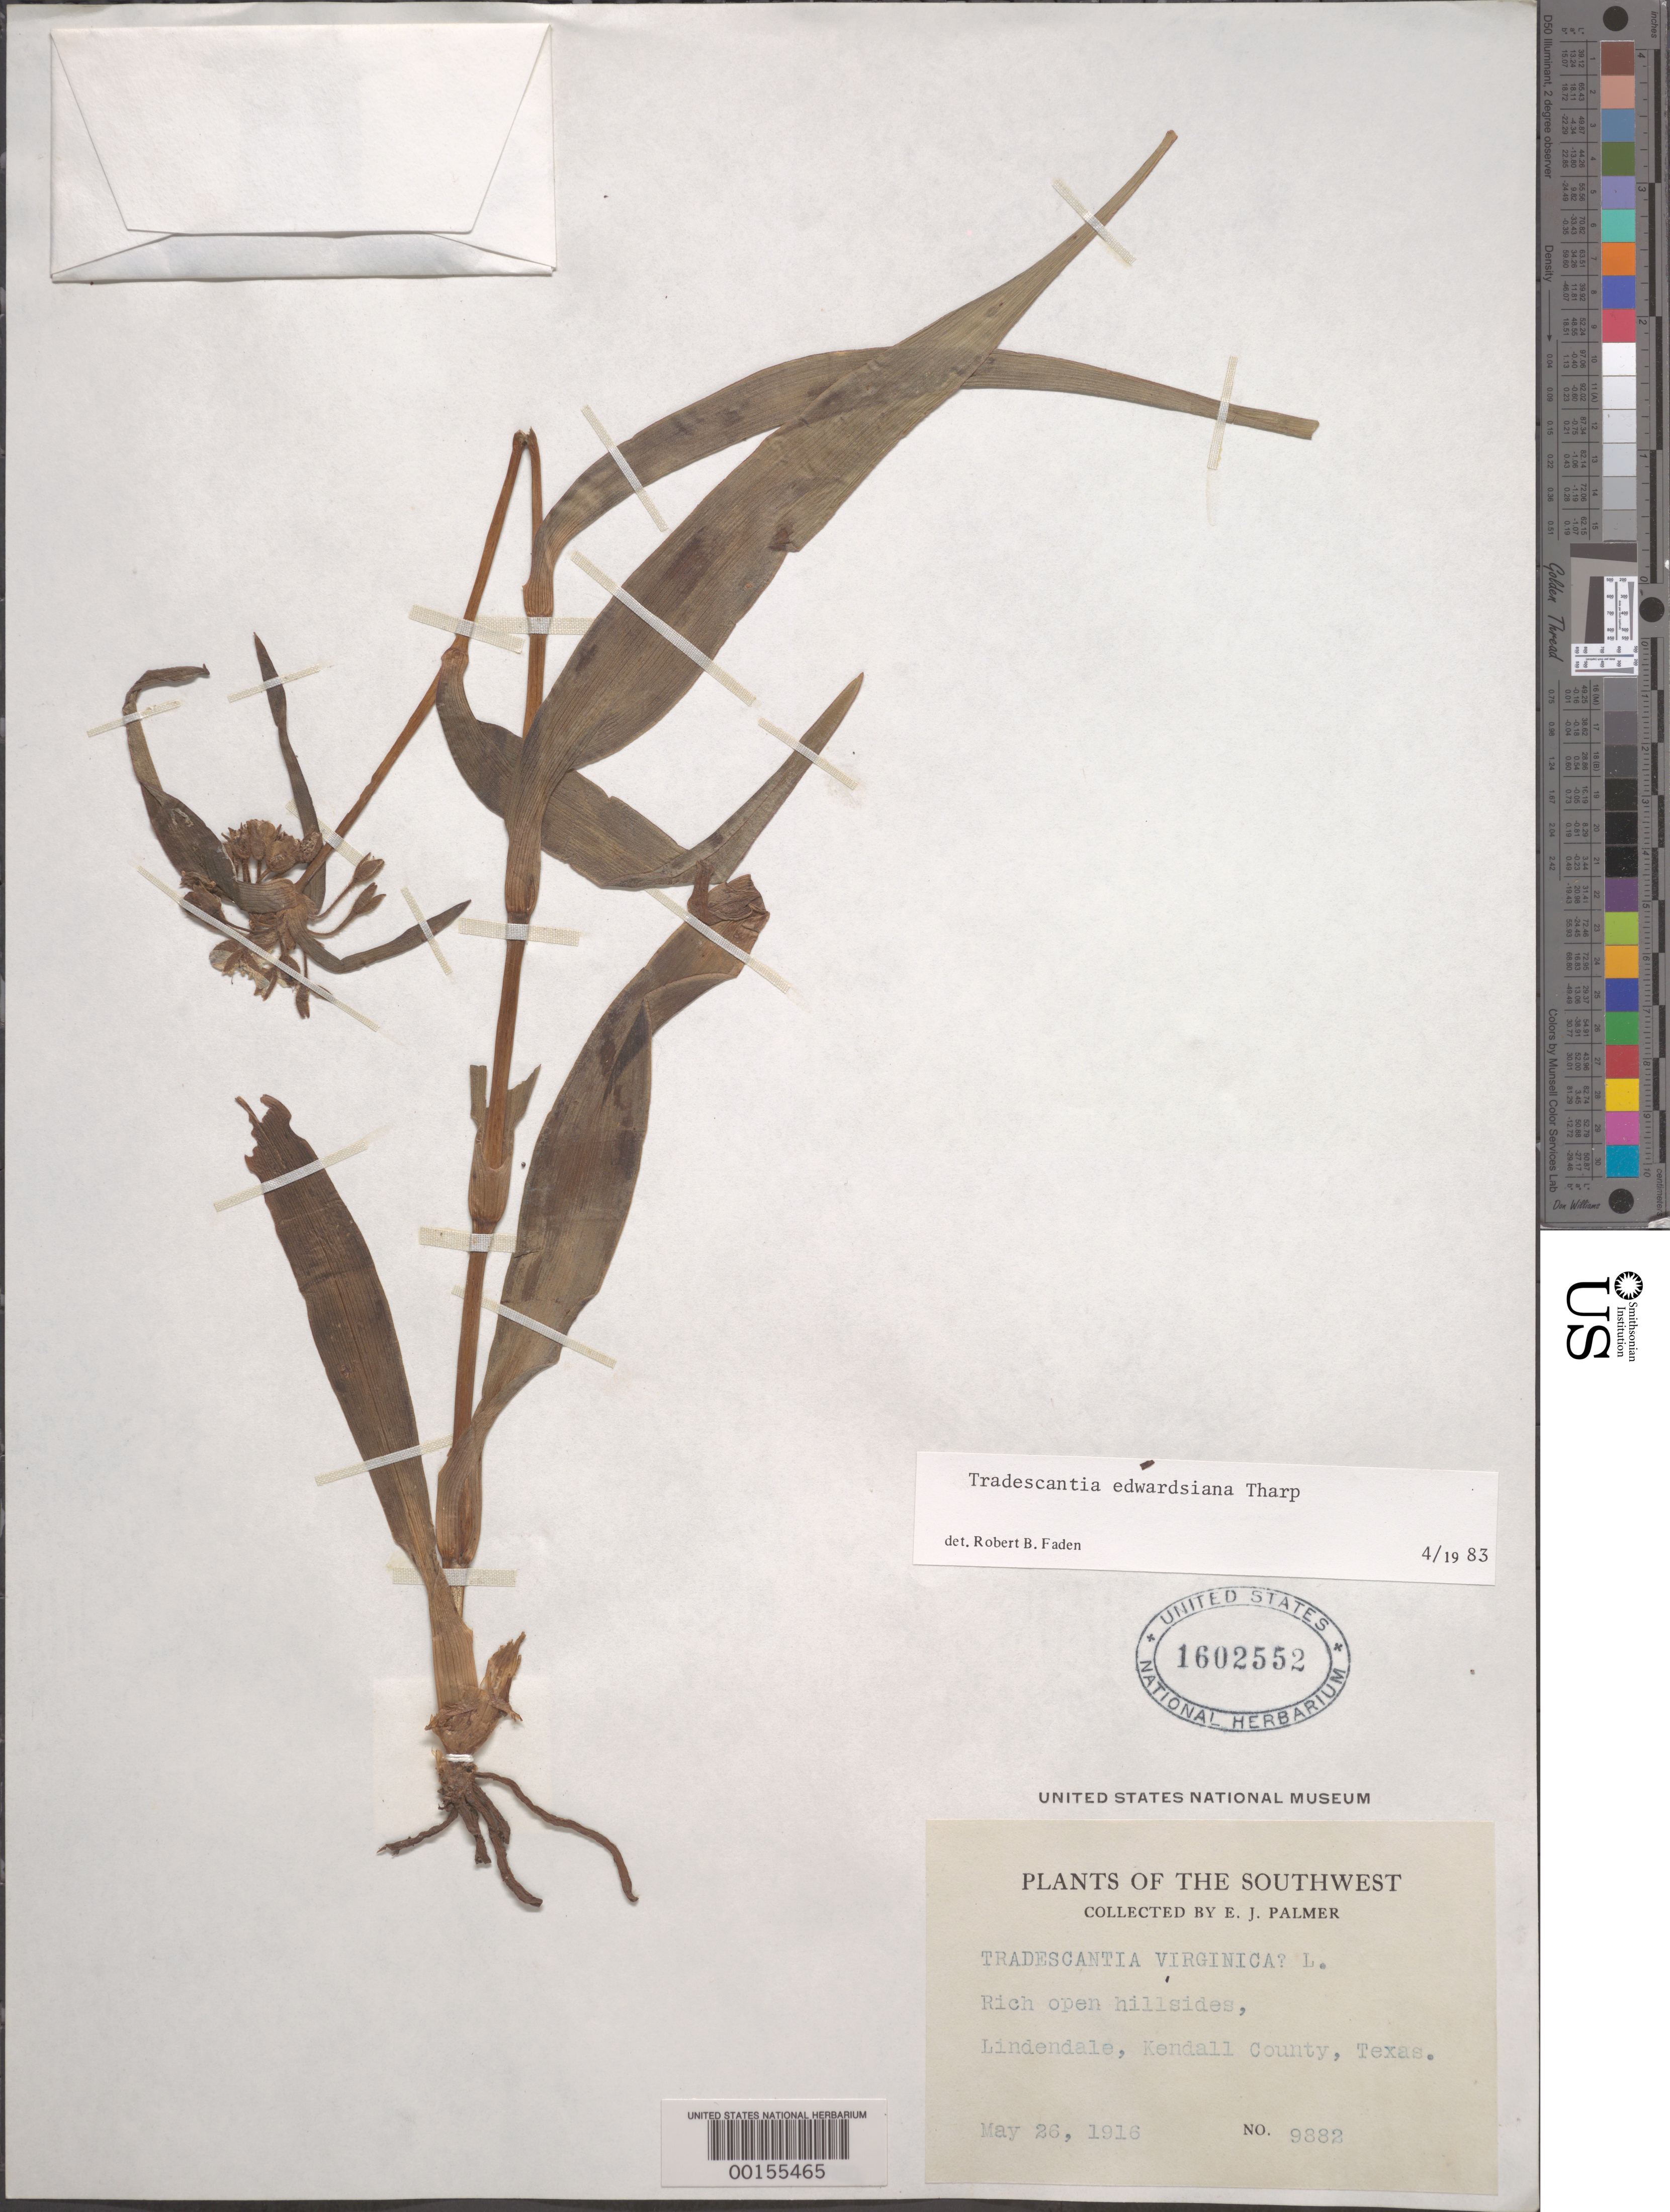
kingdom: Plantae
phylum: Tracheophyta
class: Liliopsida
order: Commelinales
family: Commelinaceae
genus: Tradescantia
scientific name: Tradescantia edwardsiana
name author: Tharp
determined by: Faden, Robert B., (US), Smithsonian Institution - National Museum of Natural History (UNITED STATES)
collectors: E. J. Palmer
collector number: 9882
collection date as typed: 26 May 1916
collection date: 1916-05-26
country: United States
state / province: Texas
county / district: Kendall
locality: Lindendale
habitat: Rich, open hillsides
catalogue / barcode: US 1602552